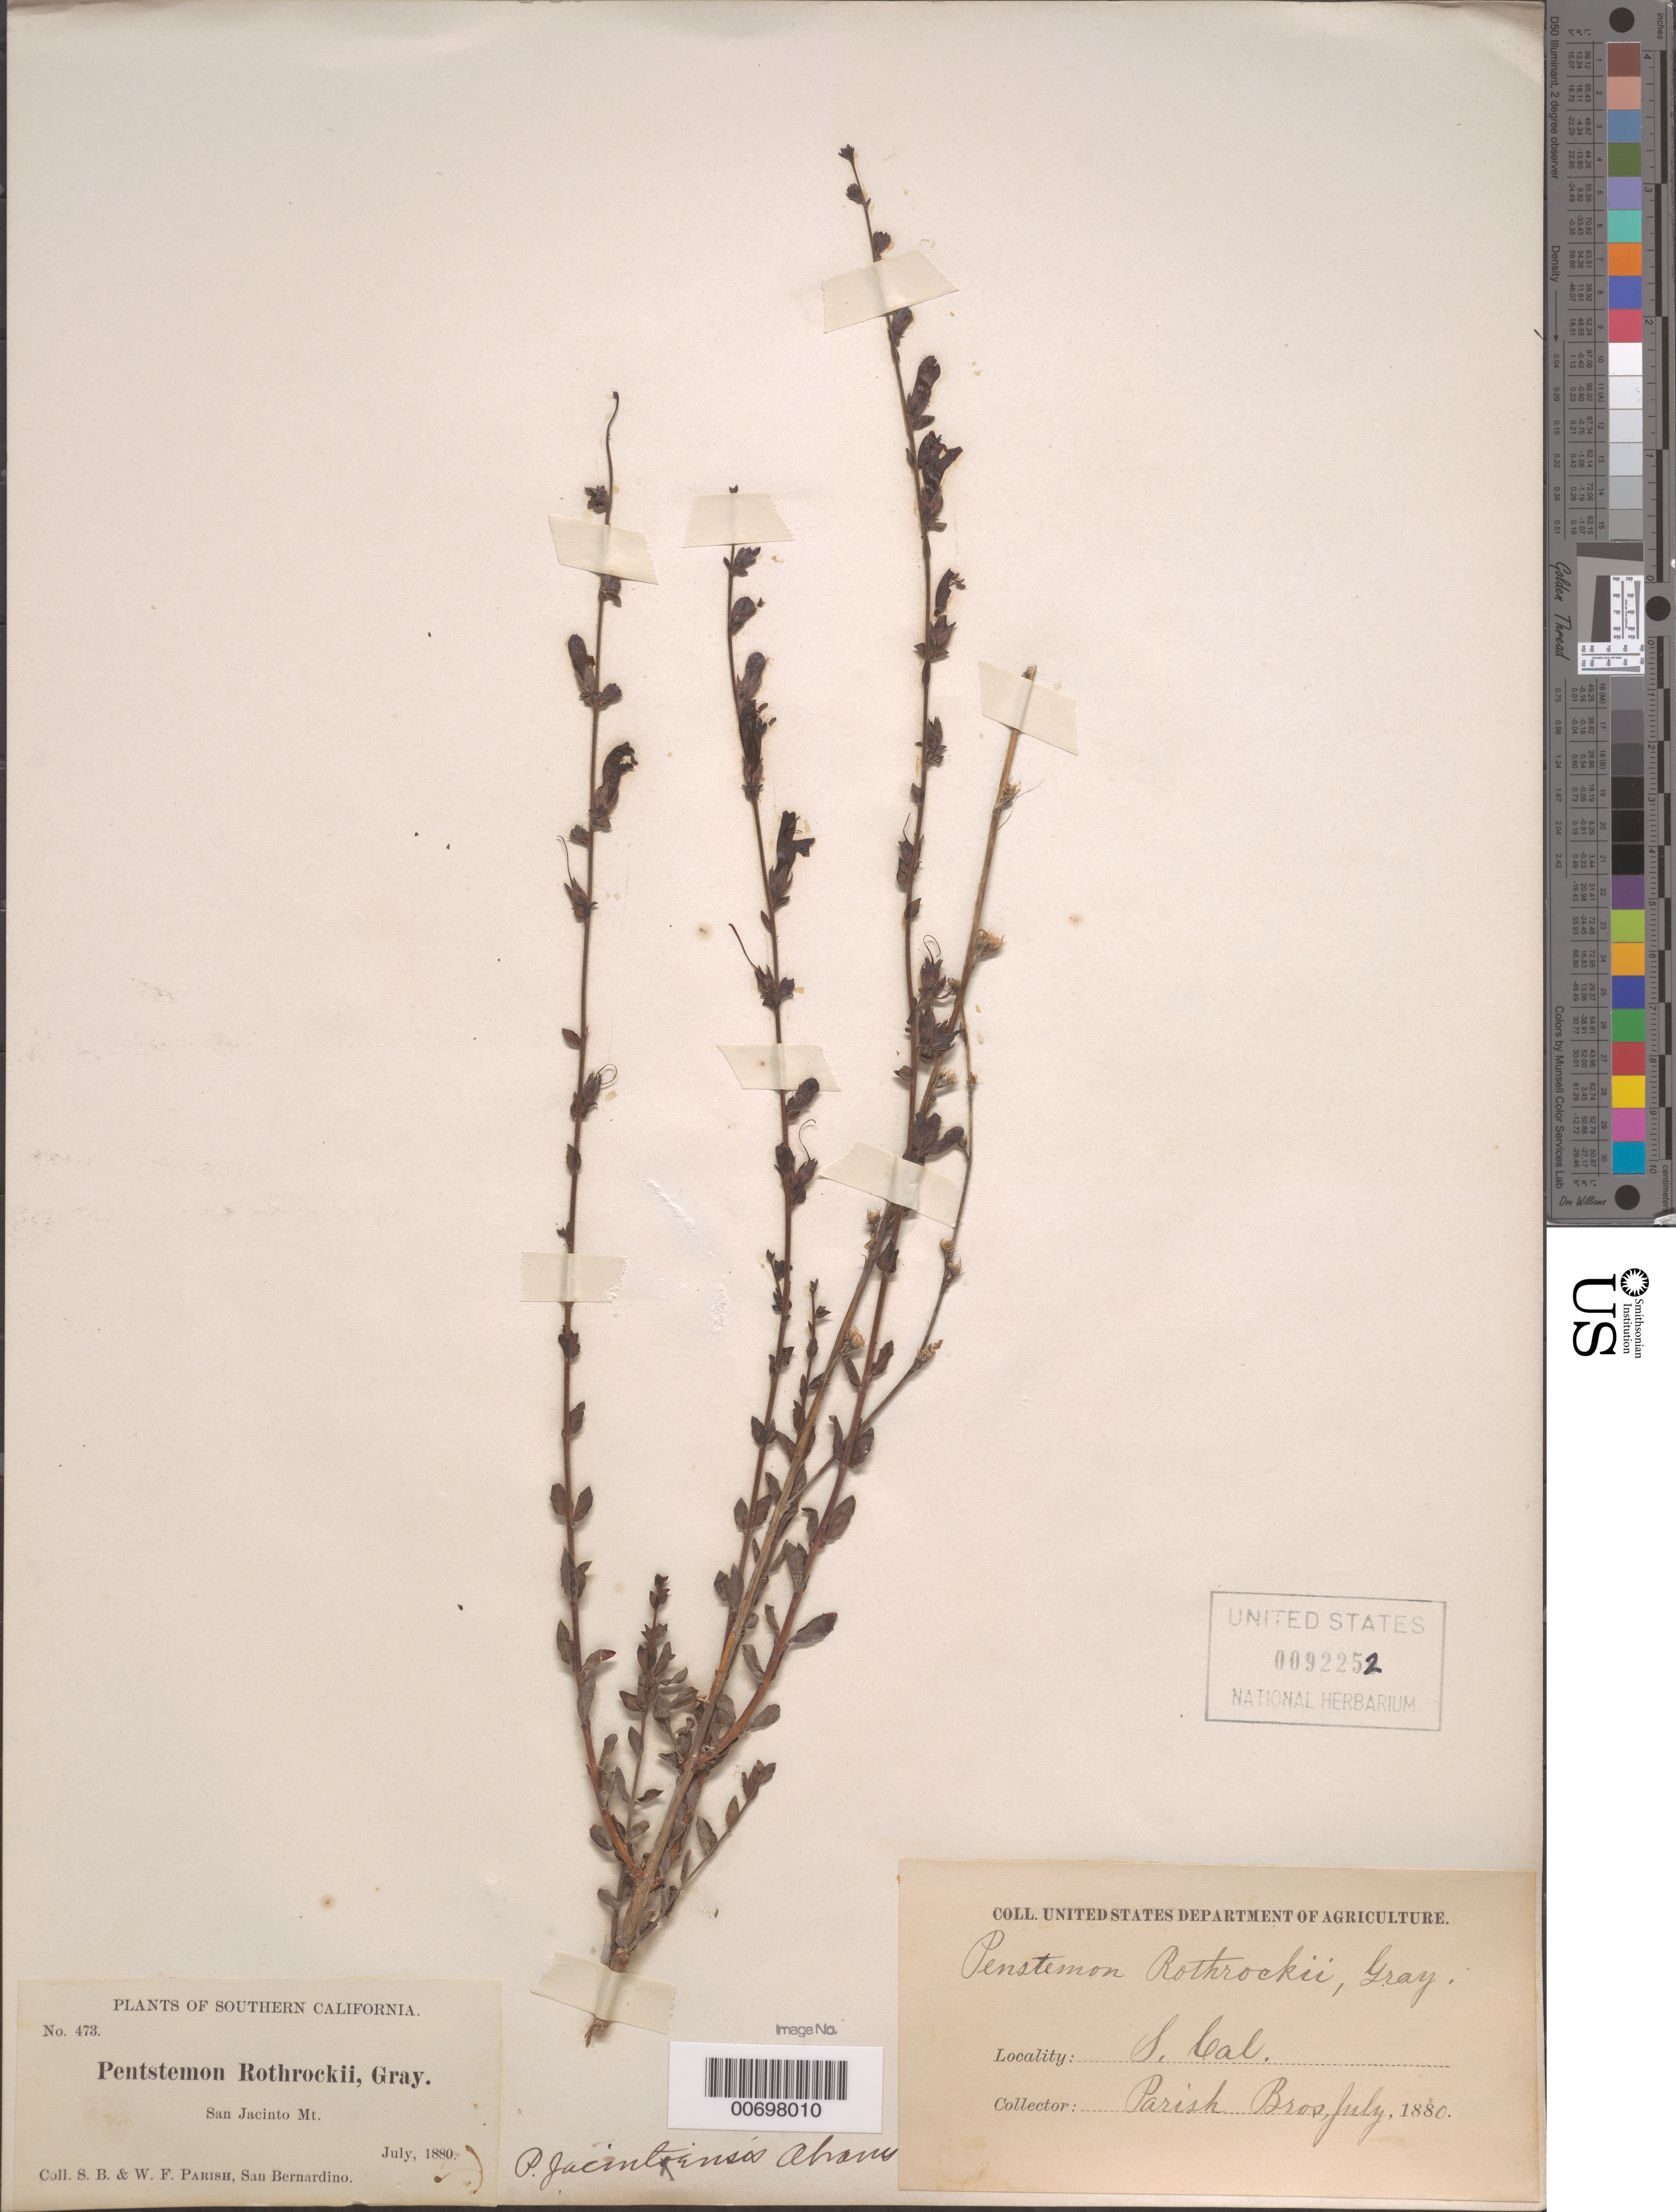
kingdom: Plantae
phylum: Tracheophyta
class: Magnoliopsida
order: Lamiales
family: Plantaginaceae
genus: Penstemon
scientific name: Penstemon jacintensis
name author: Abrams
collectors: S. B. Parish & W. F. Parish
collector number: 473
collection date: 1880-07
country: United States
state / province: California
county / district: Riverside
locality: Southern California. San Jacinto Mt.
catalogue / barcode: US 92252